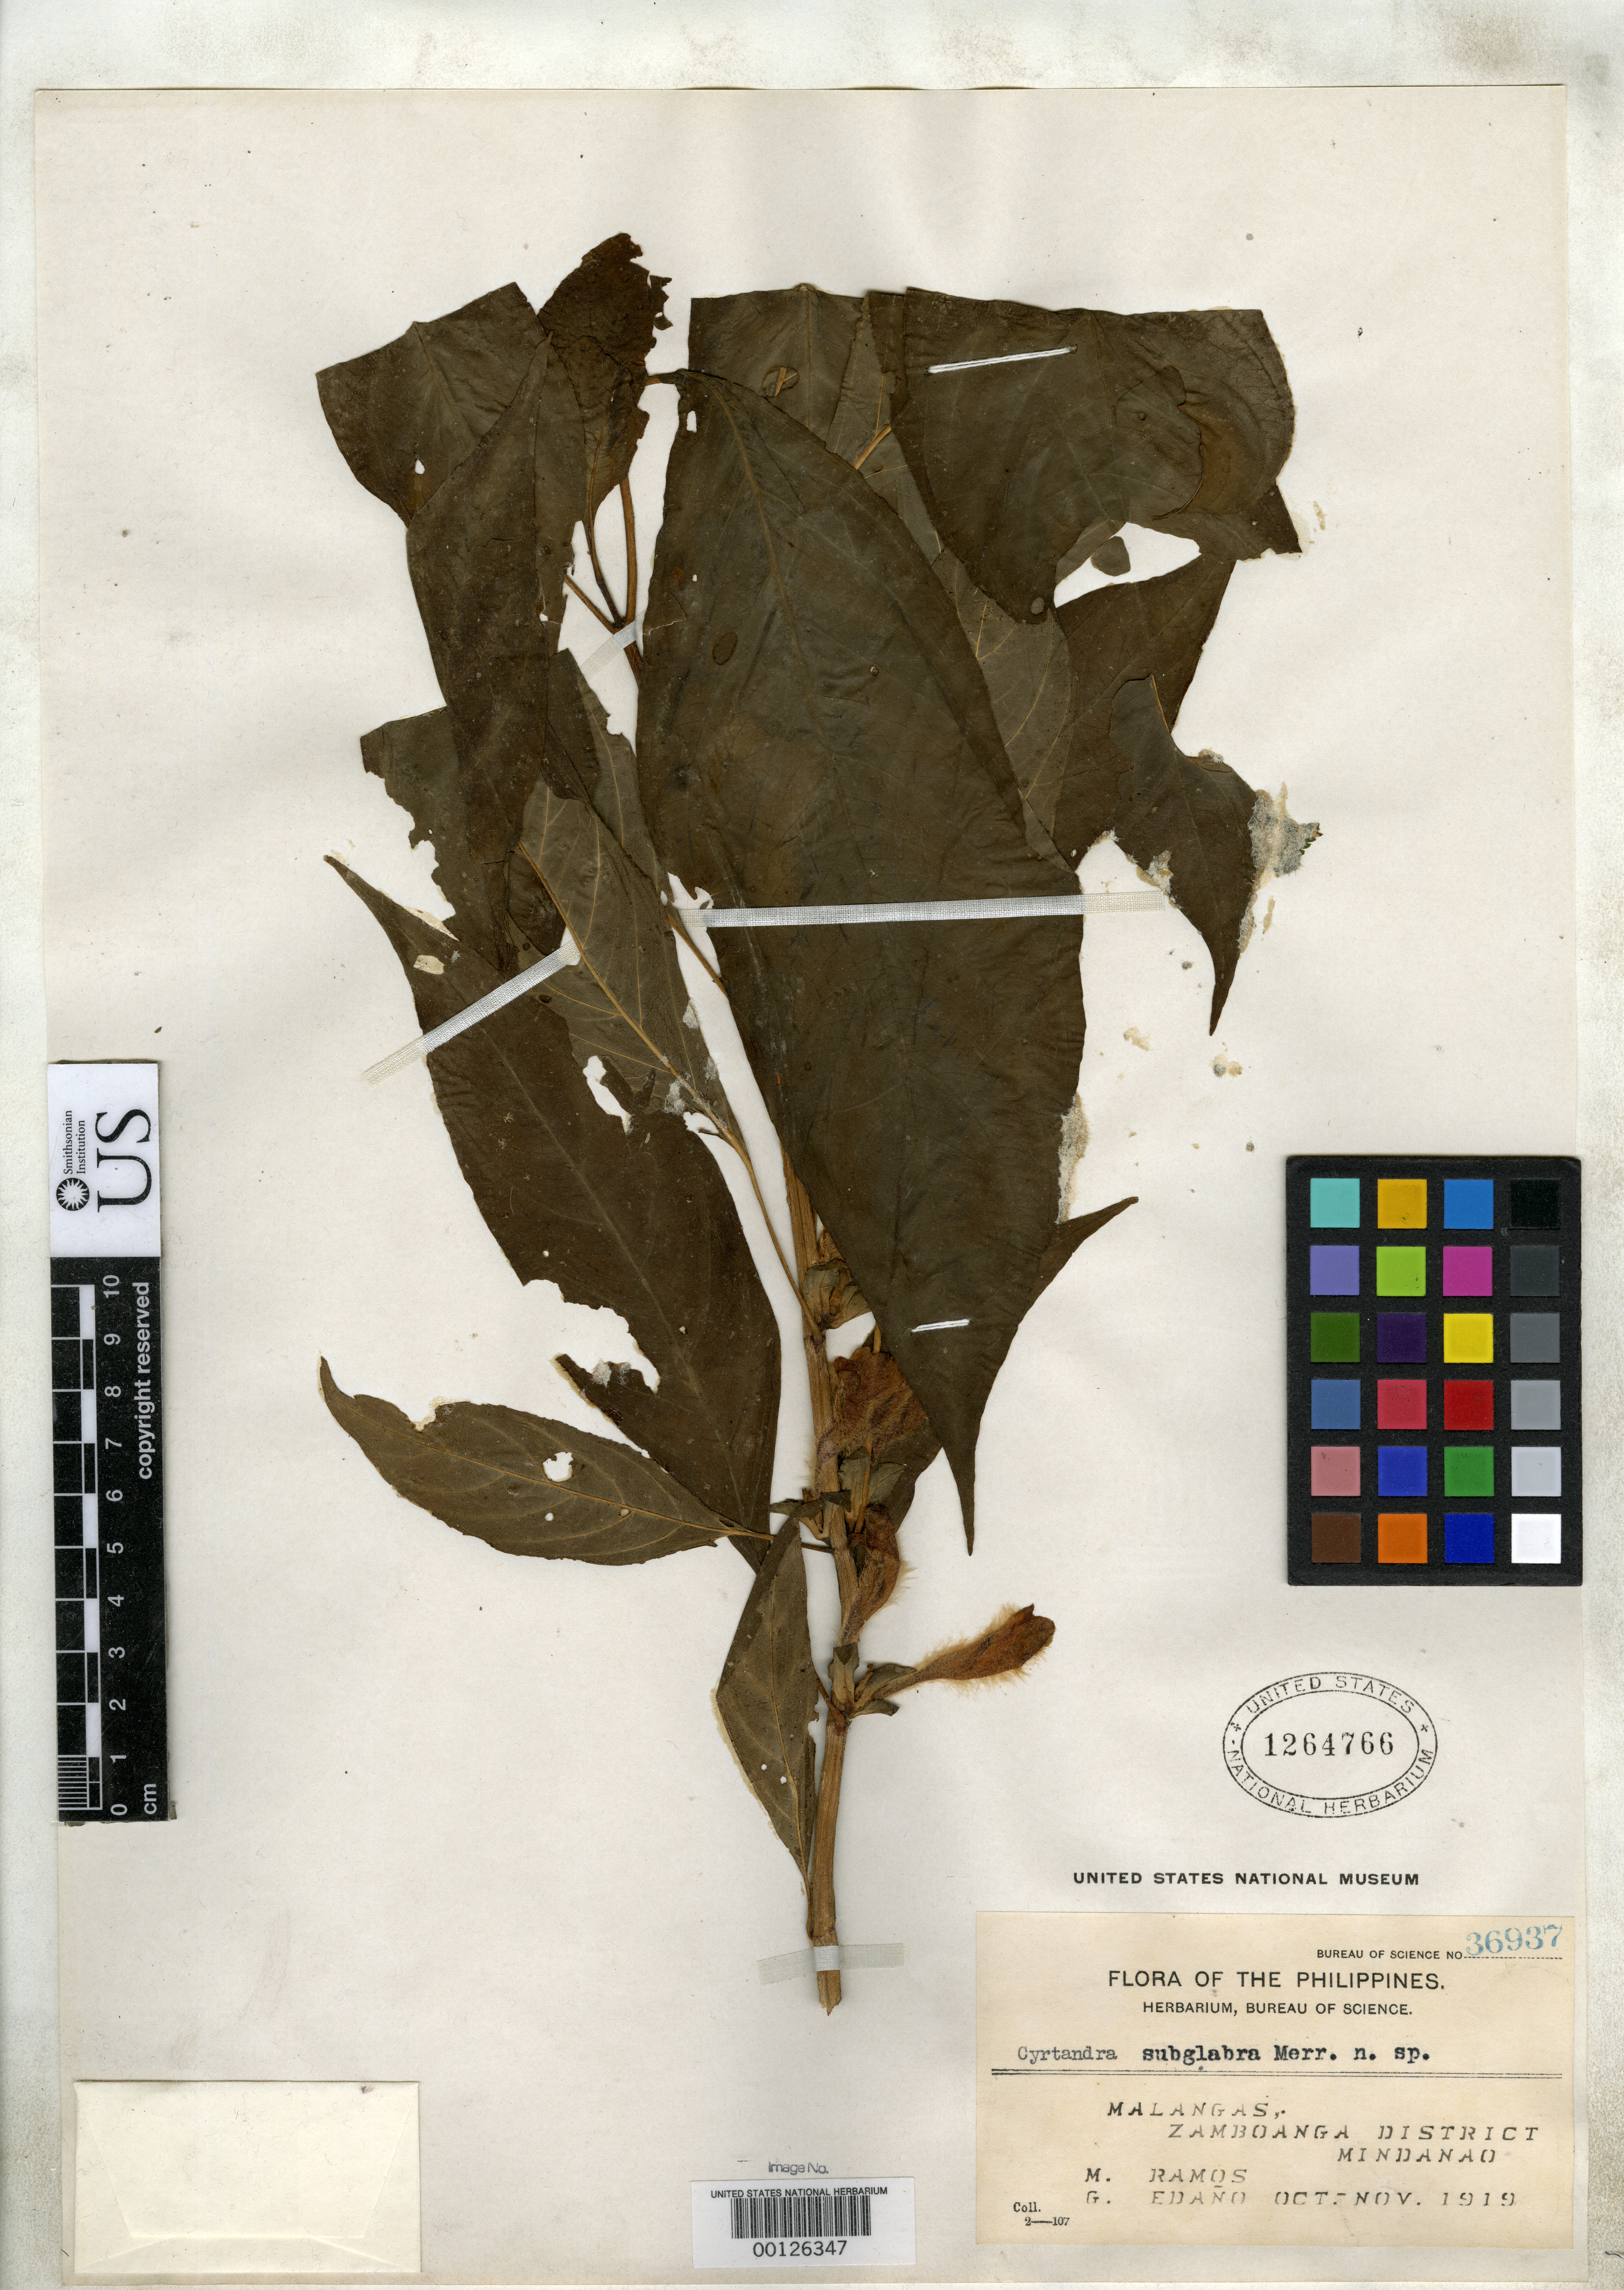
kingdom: Plantae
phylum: Tracheophyta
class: Magnoliopsida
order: Lamiales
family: Gesneriaceae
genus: Cyrtandra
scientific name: Cyrtandra subglabra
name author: Merr.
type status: Isolectotype; Type Collection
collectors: M. Ramos & G. E. Edaño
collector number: Bur. Sci. 36937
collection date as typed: Oct 1919 to -- Nov 1919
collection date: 1919-10/1919-11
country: Philippines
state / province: Zamboanga Peninsula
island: Mindanao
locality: Malangas.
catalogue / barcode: US 1264766